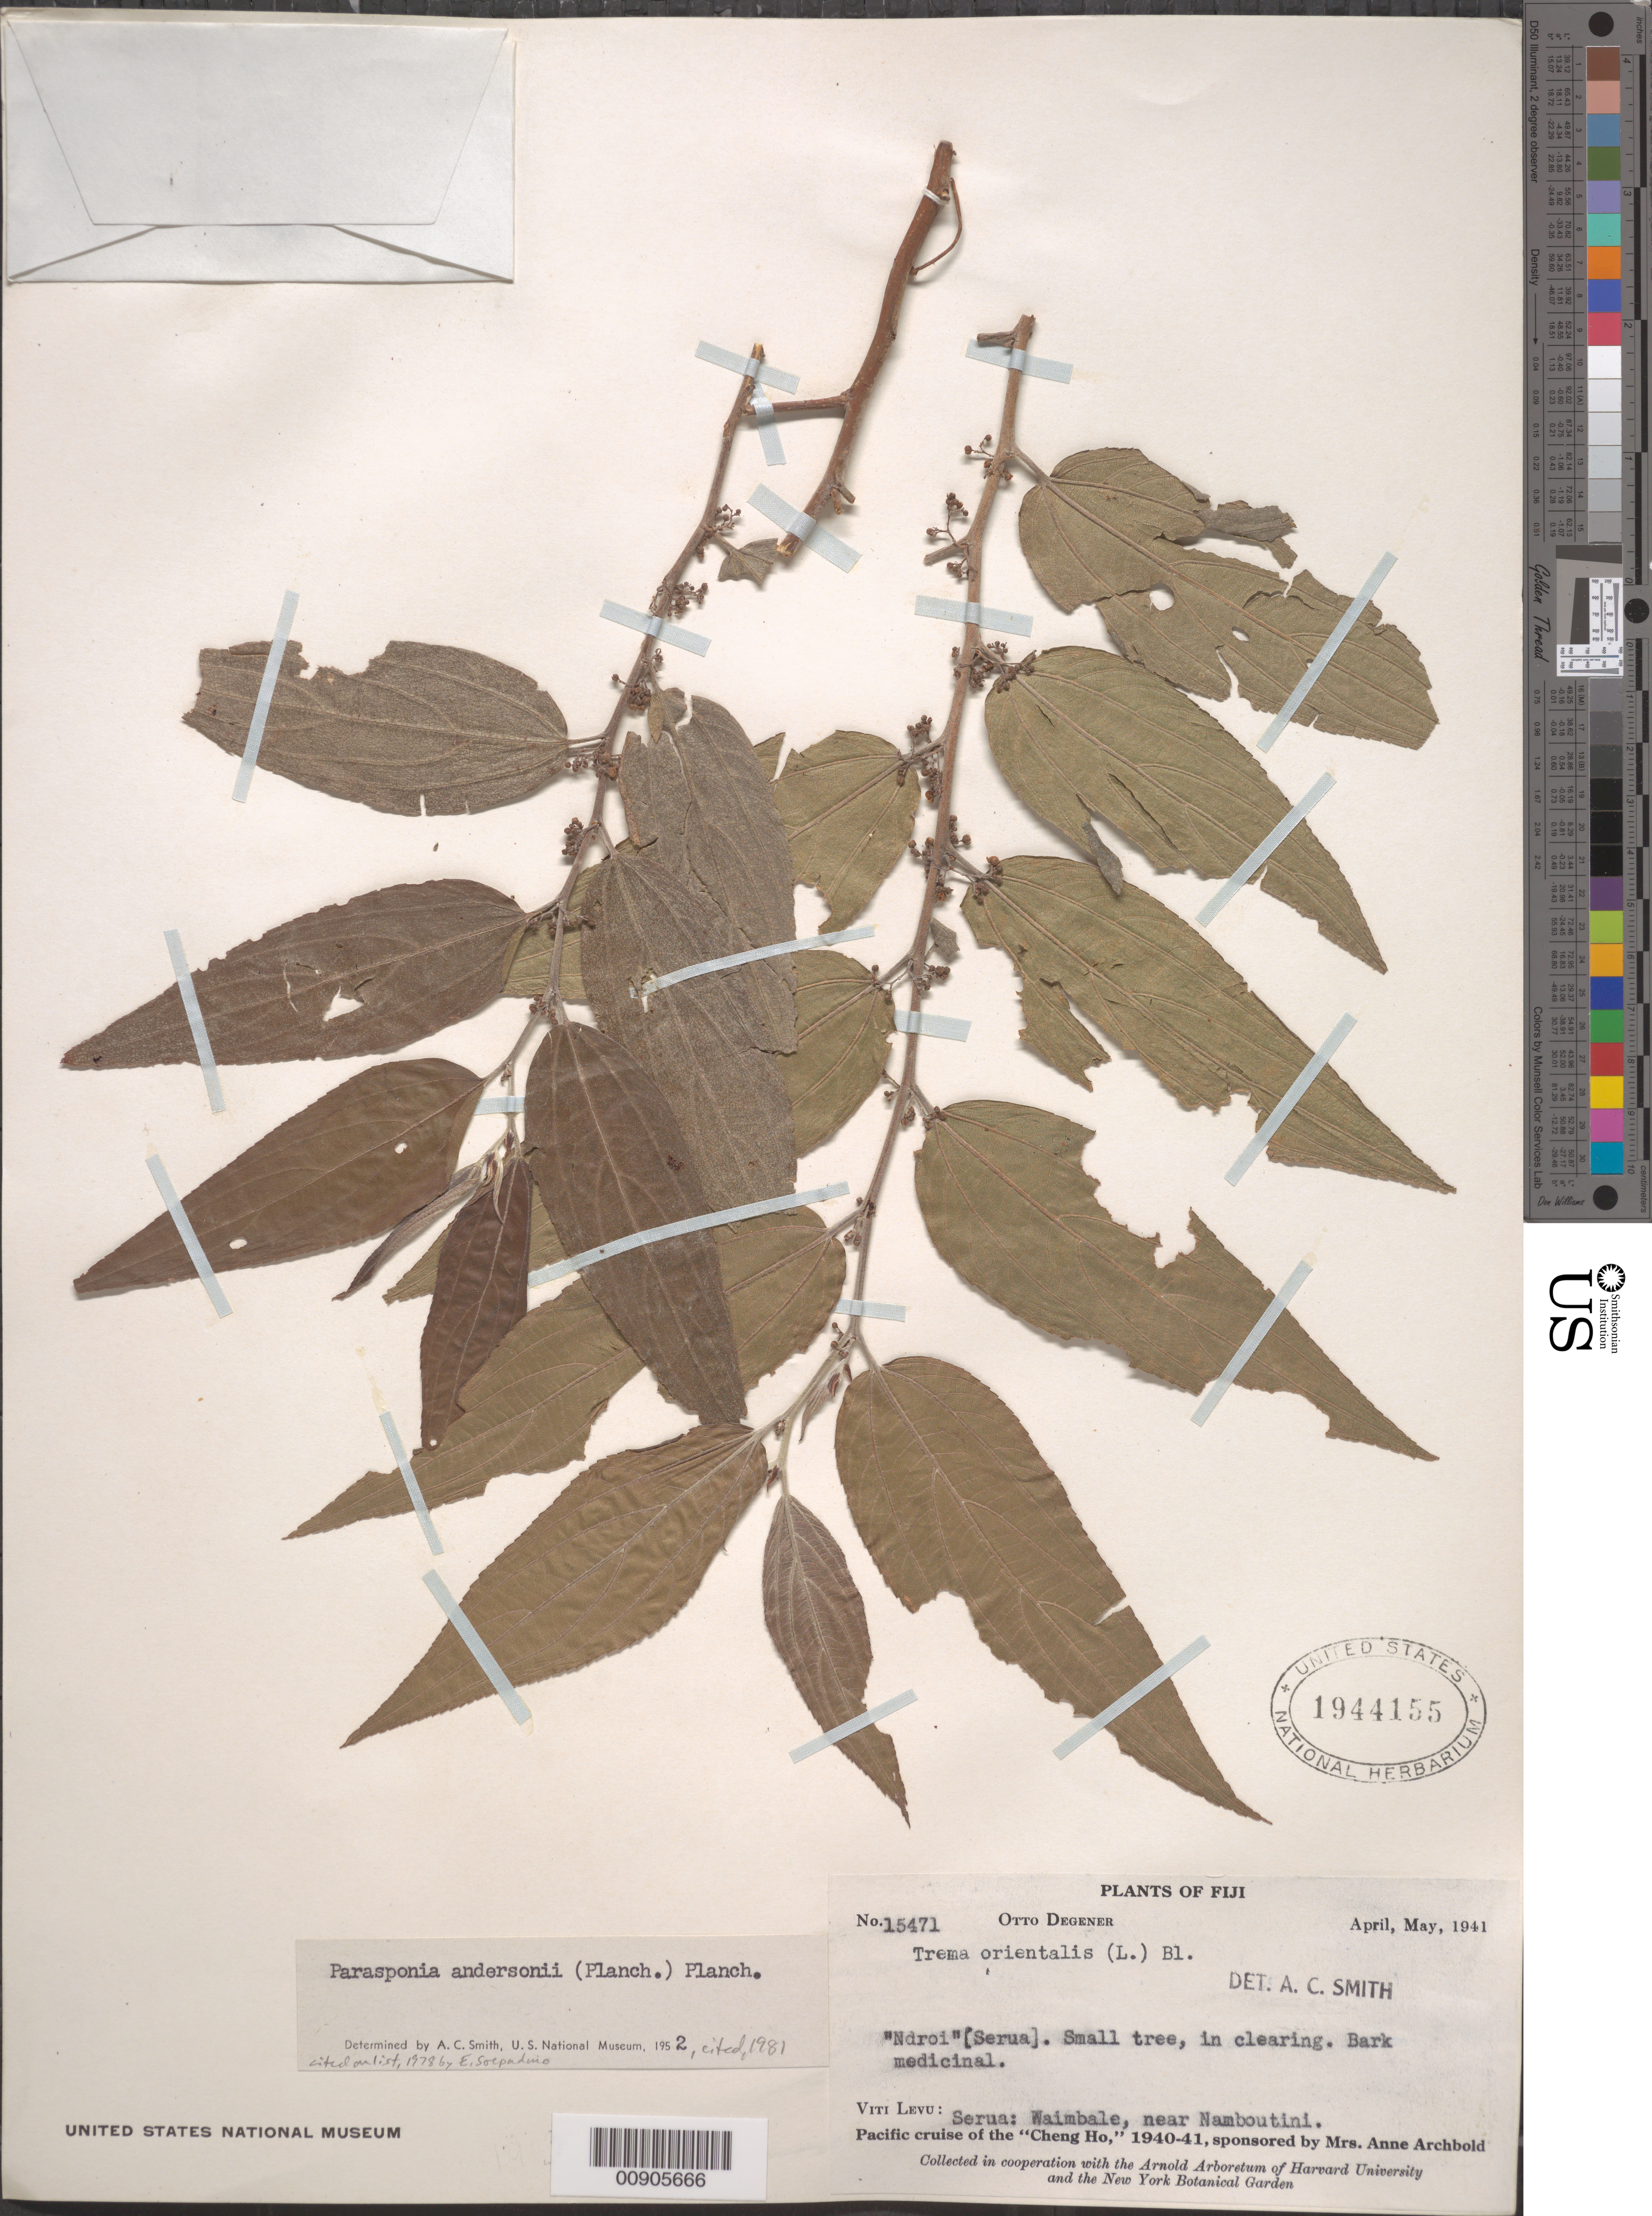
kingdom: Plantae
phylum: Tracheophyta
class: Magnoliopsida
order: Rosales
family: Cannabaceae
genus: Parasponia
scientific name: Parasponia andersonii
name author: Planch.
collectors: O. Degener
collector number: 15471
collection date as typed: Apr 1941 to May 1941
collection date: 1941-04/1941-05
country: Fiji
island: Vanua Levu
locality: Serua: Waimbale, near Namboutini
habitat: In clearing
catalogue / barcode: US 1944155